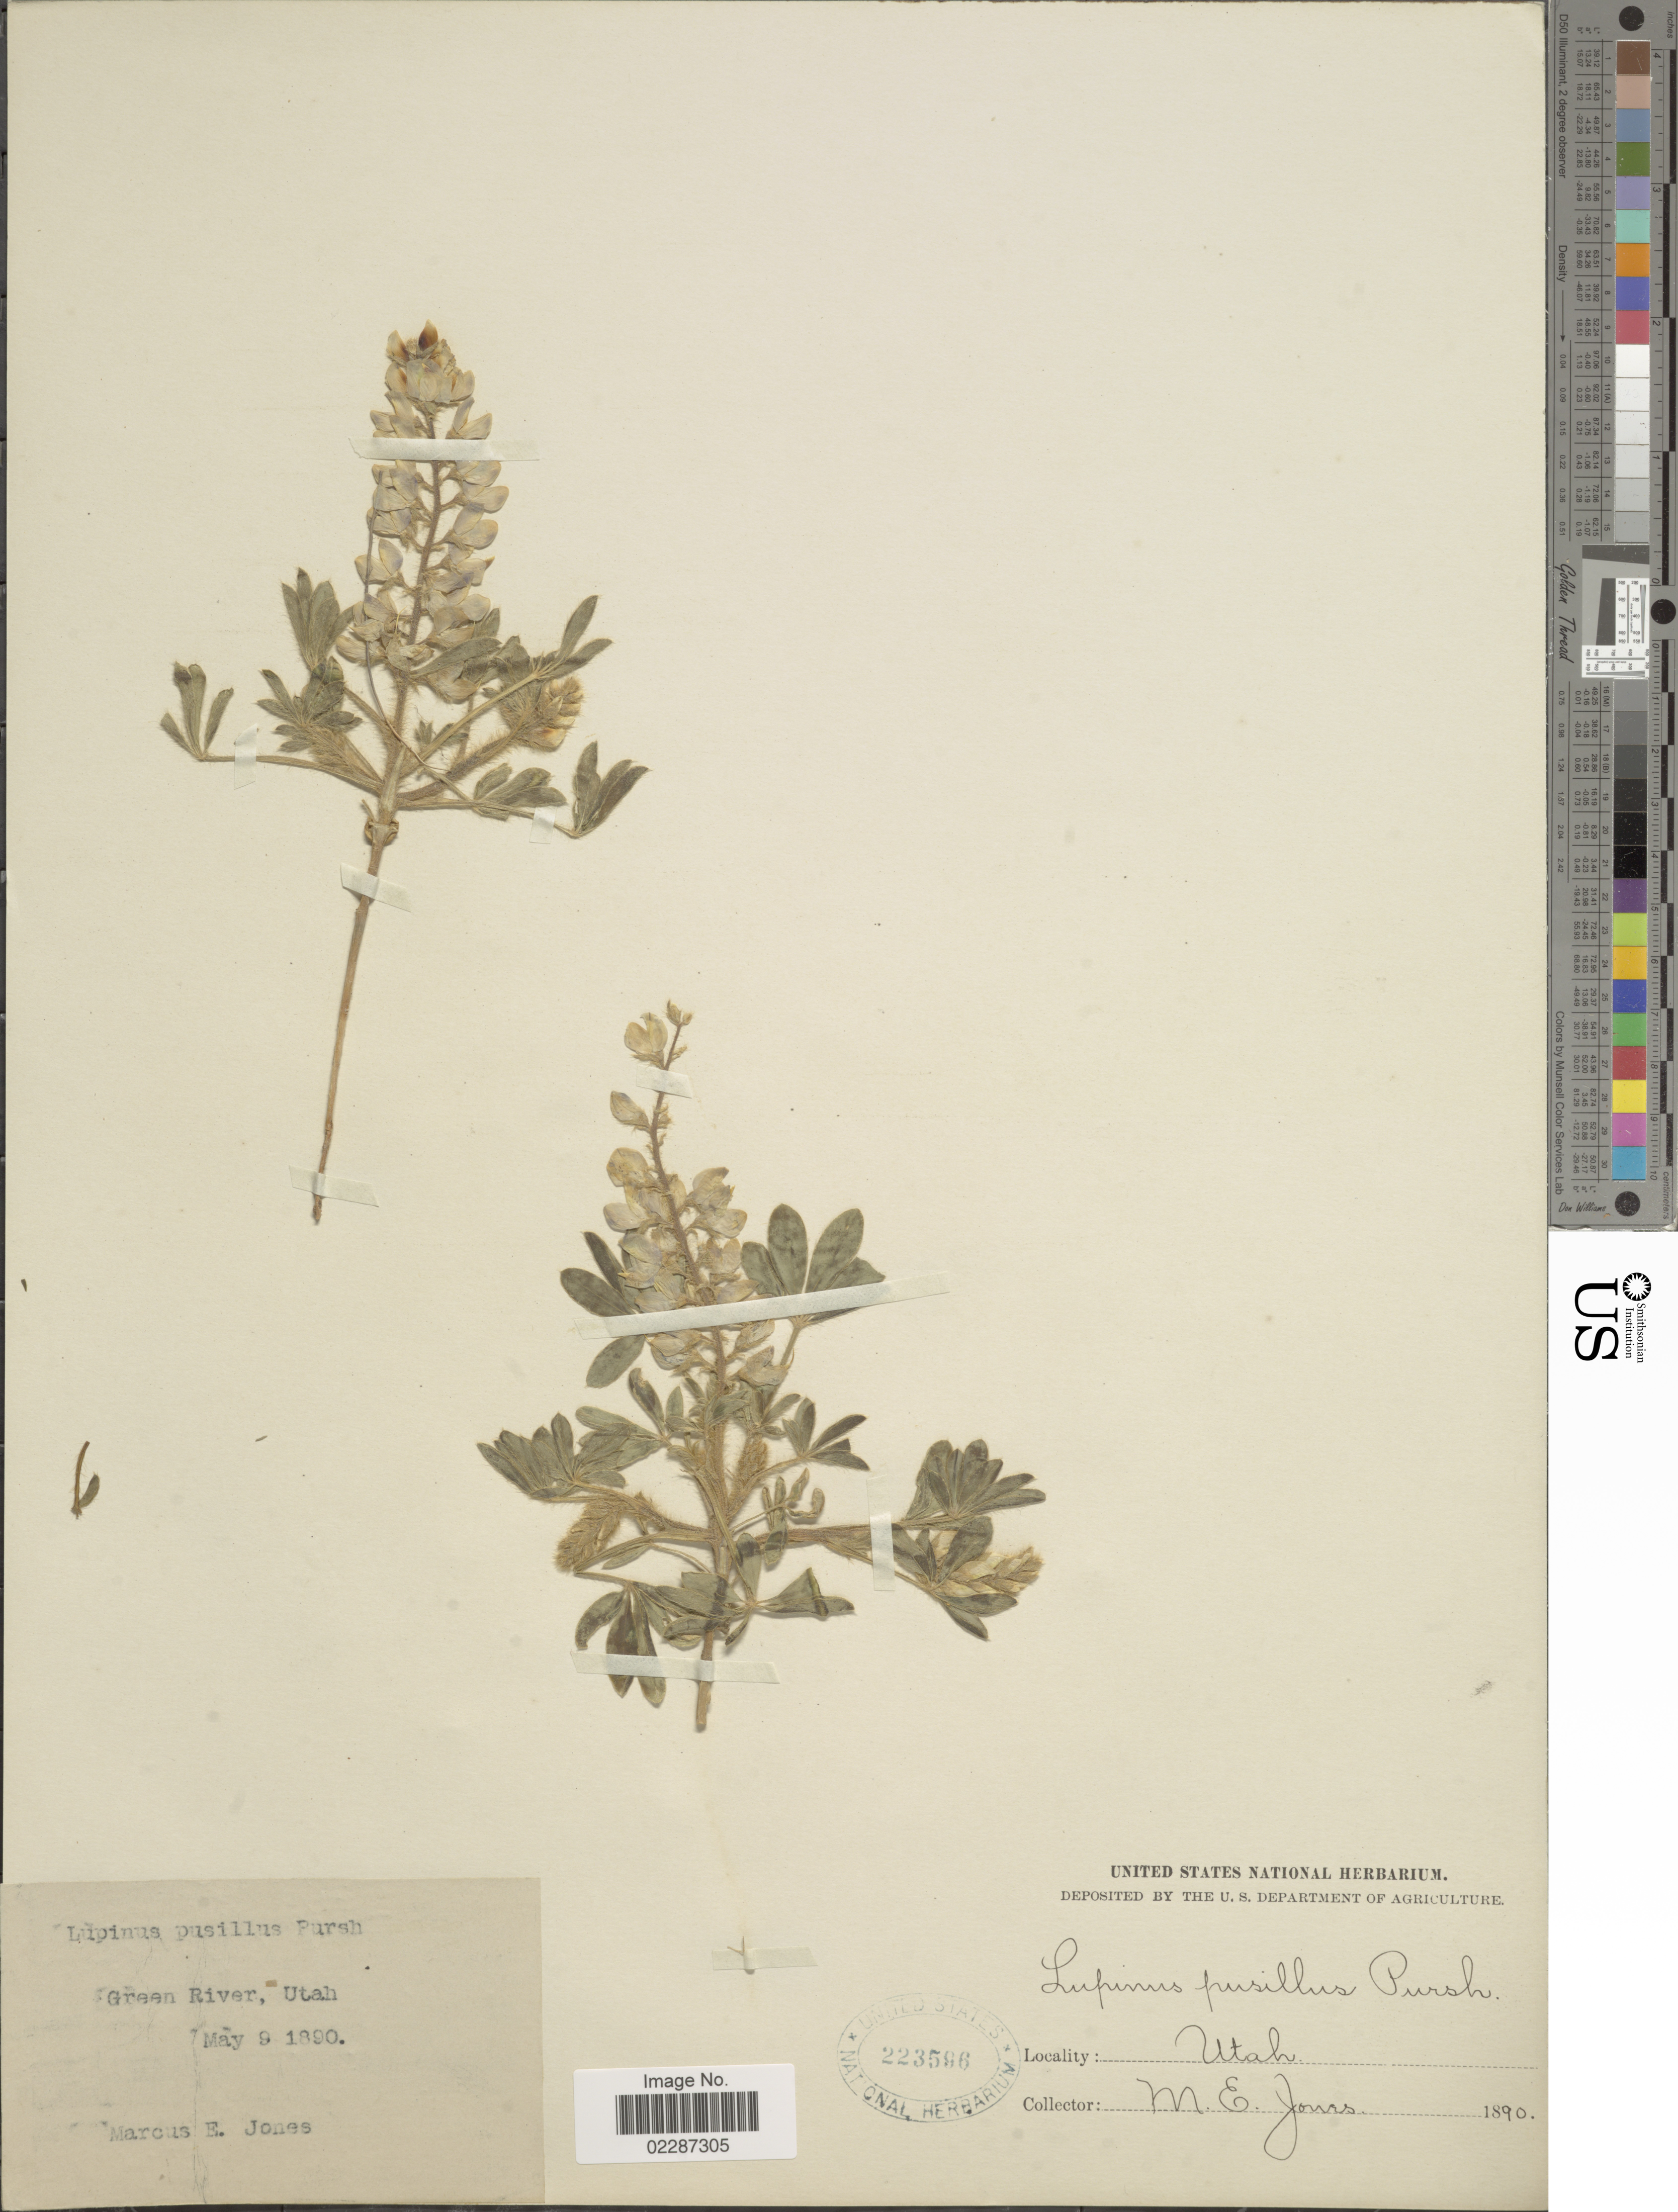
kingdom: Plantae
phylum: Tracheophyta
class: Magnoliopsida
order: Fabales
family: Fabaceae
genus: Lupinus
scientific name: Lupinus pusillus subsp. rubens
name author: (Rydb.) D.B. Dunn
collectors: M. E. Jones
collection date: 1890-05-09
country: United States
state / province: Utah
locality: Green River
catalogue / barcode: US 223596